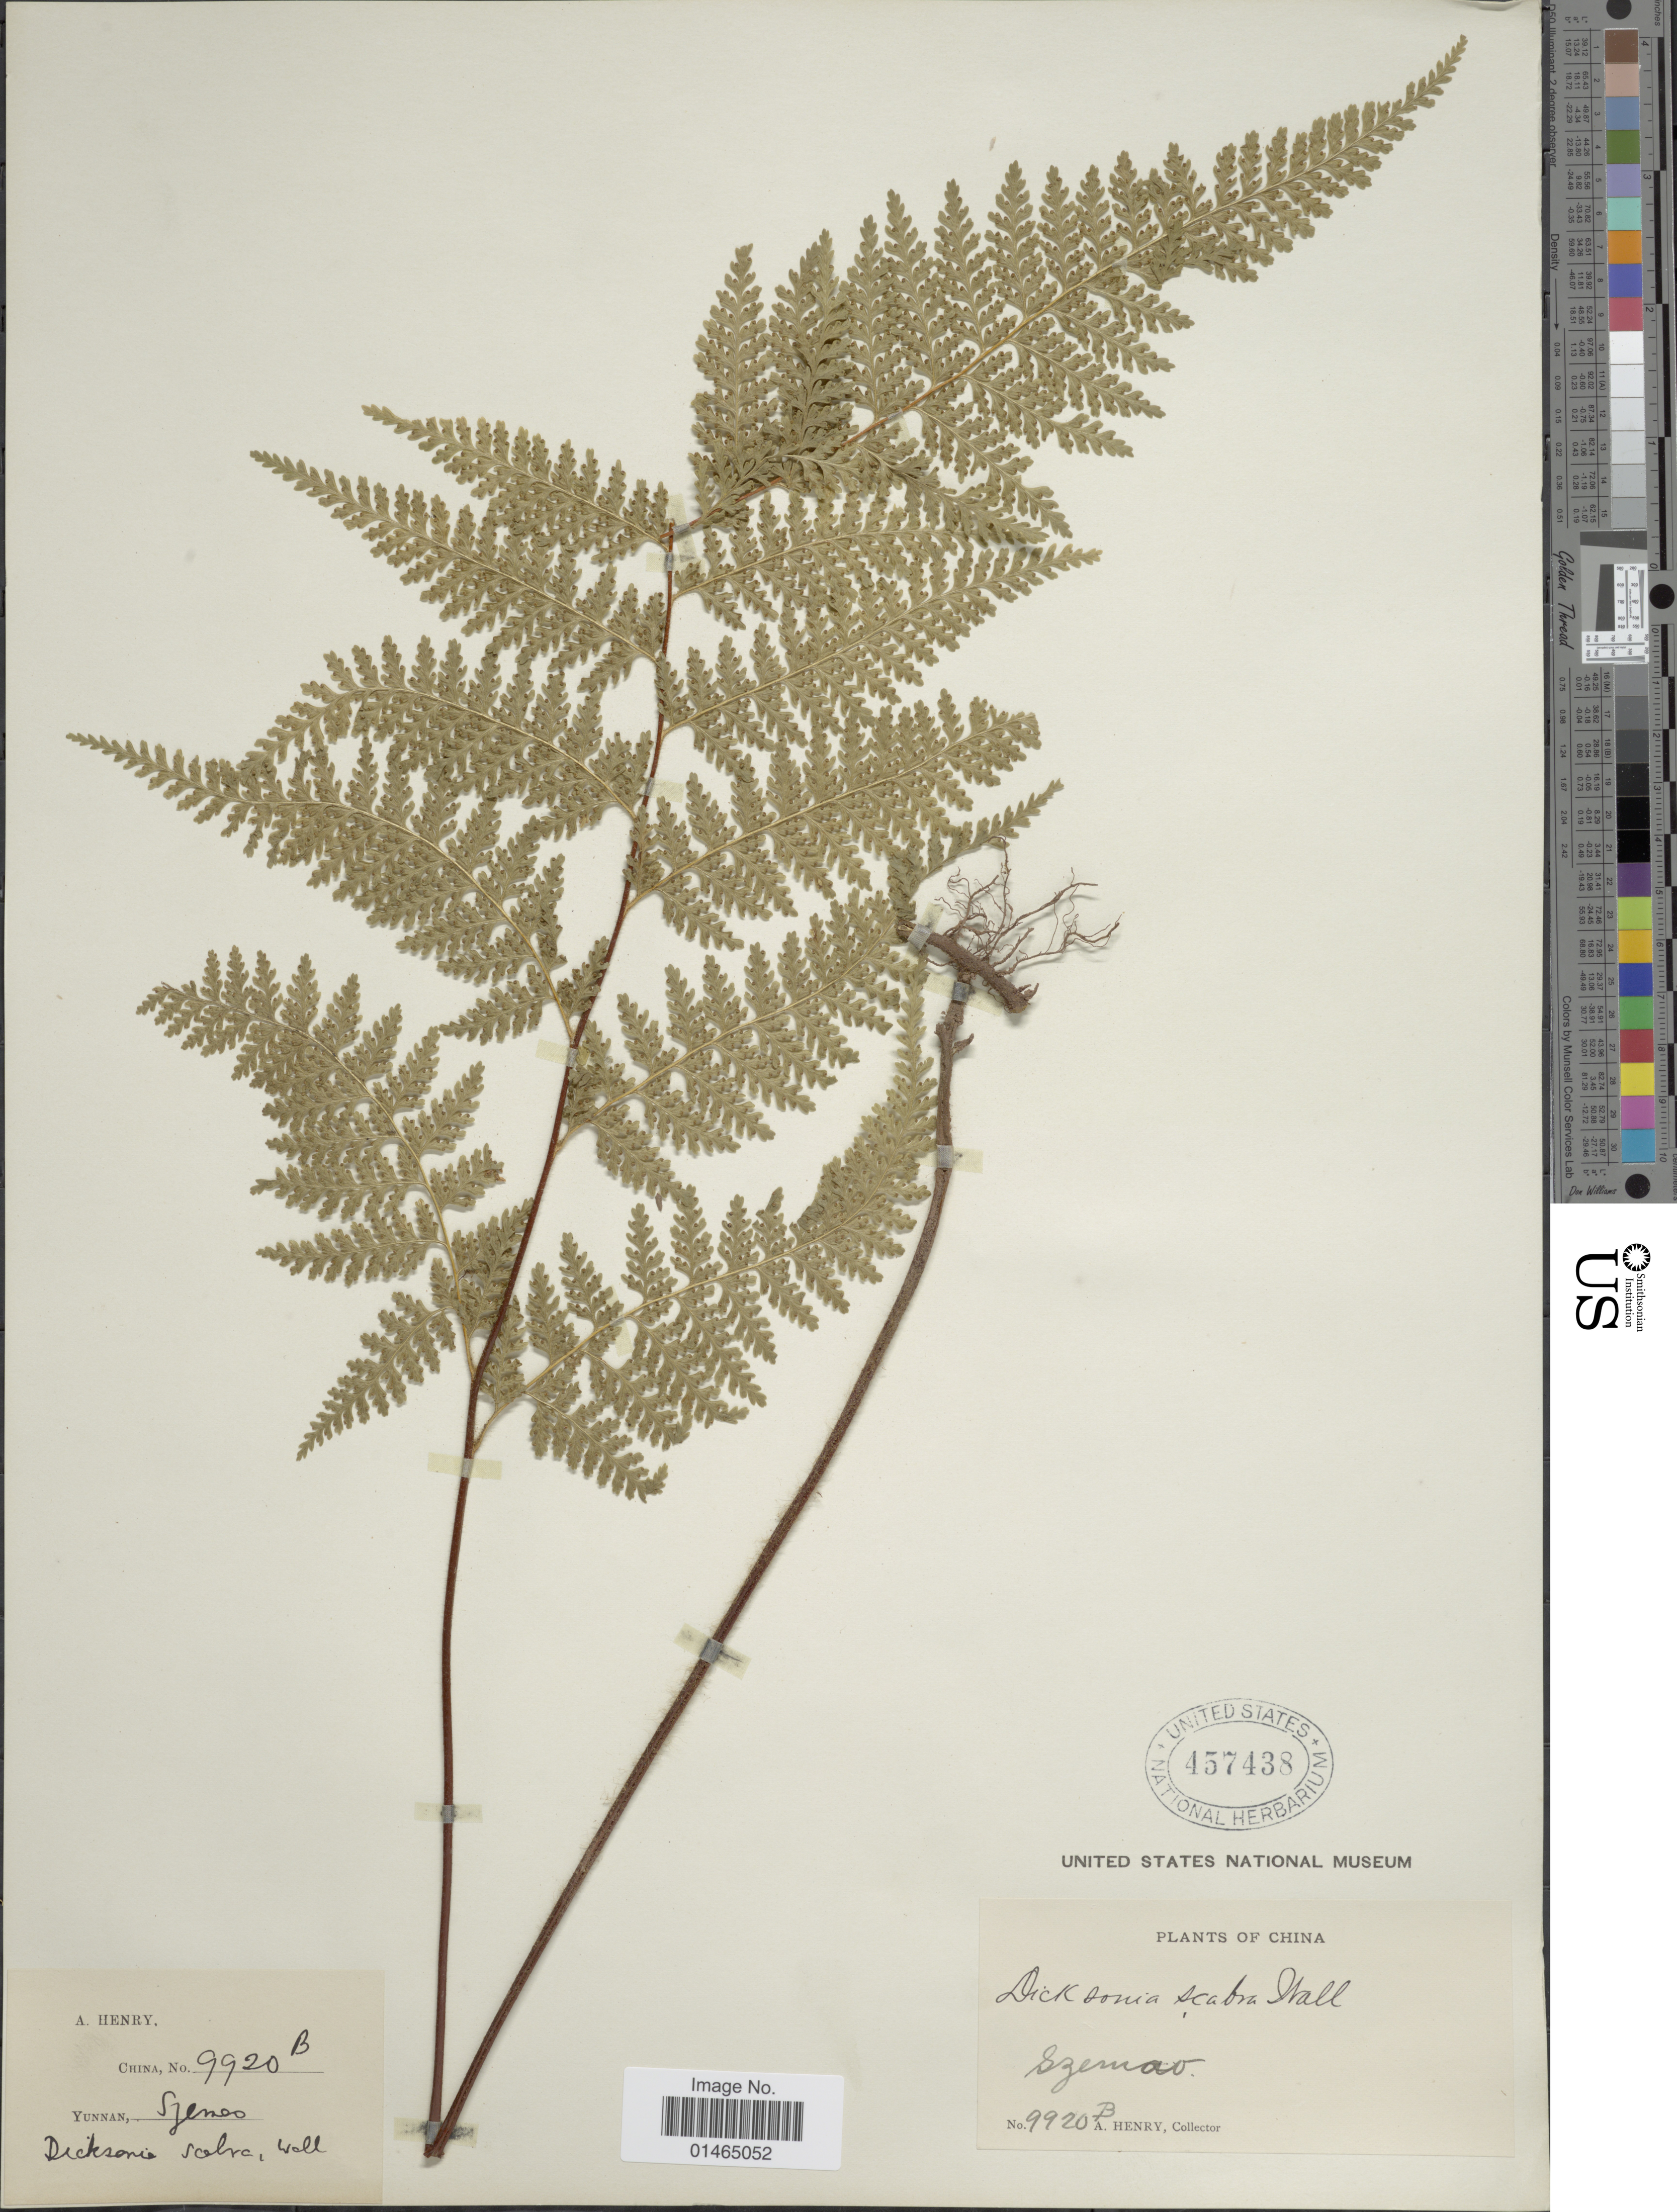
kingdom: Plantae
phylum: Tracheophyta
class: Polypodiopsida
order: Polypodiales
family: Dennstaedtiaceae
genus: Dennstaedtia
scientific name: Dennstaedtia scabra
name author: (Wall. ex Hook.) T. Moore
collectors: A. Henry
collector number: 9920 B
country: China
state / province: Yunnan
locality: Szemao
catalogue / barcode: US 457438